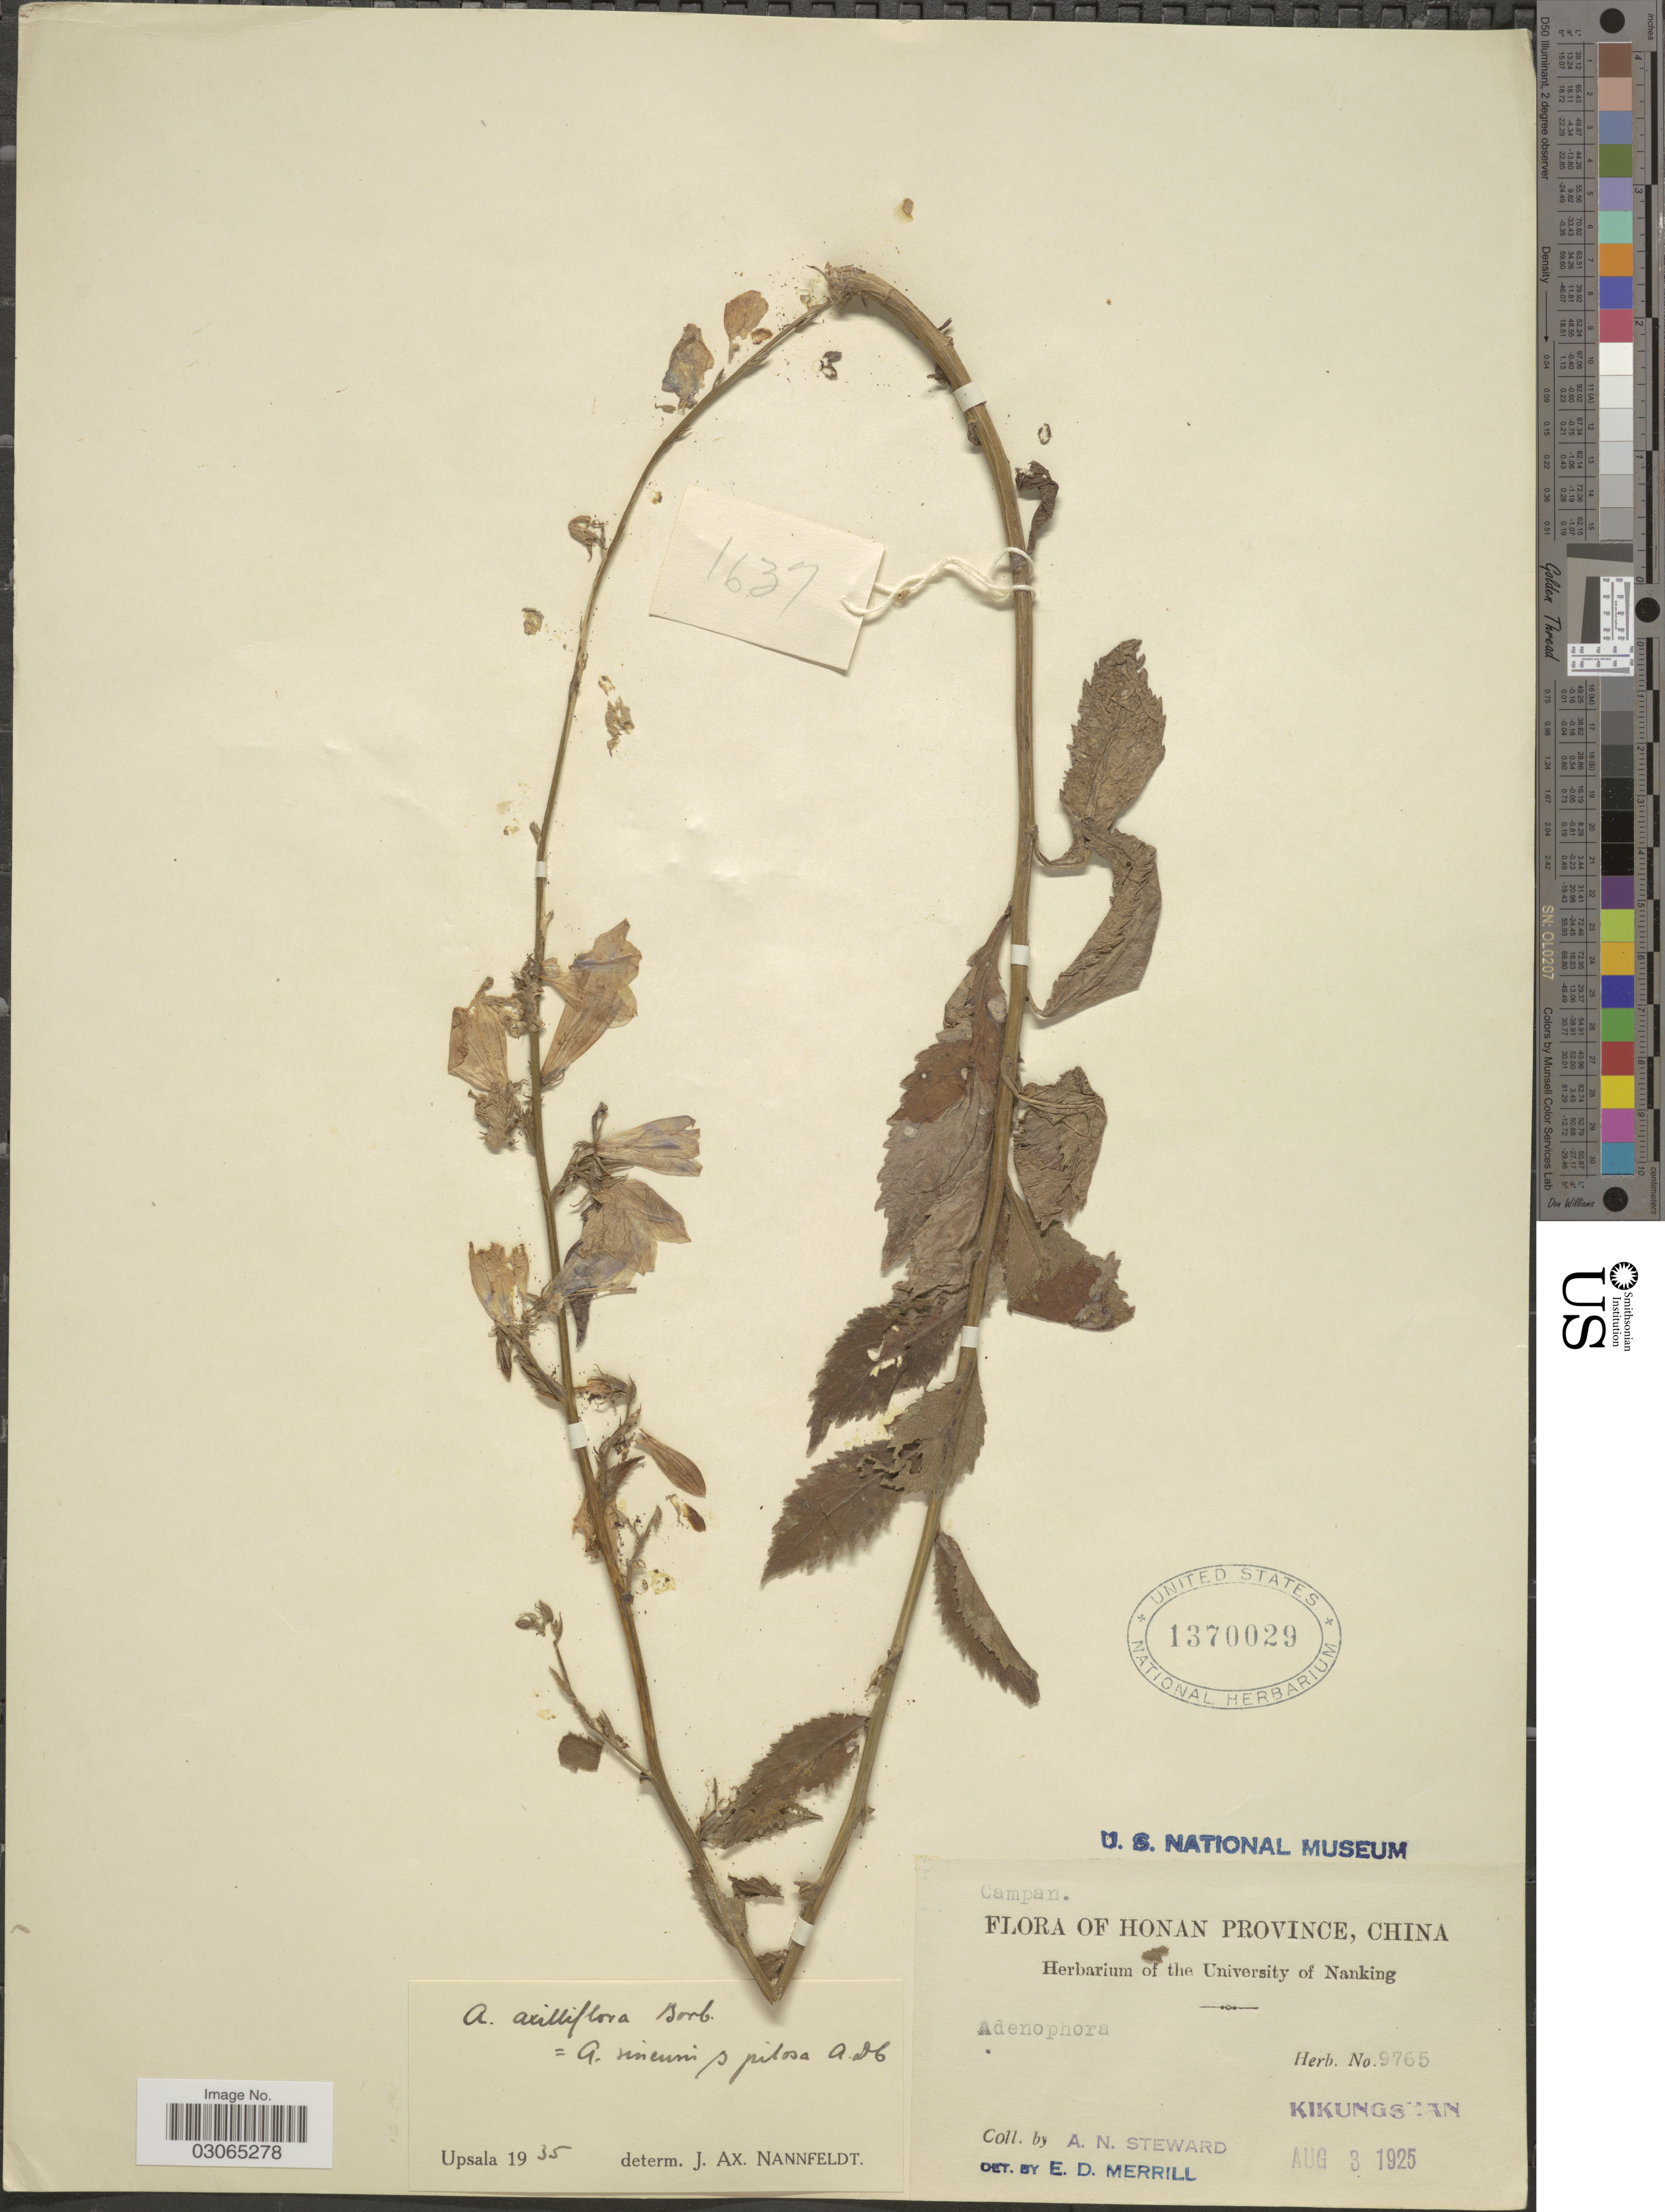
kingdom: Plantae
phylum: Tracheophyta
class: Magnoliopsida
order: Asterales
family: Campanulaceae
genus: Adenophora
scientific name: Adenophora axilliflora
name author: Borbás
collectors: A. N. Steward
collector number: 9765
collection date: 1925-08-03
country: China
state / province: Henan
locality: Honan Province. Kikungshan.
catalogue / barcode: US 1370029